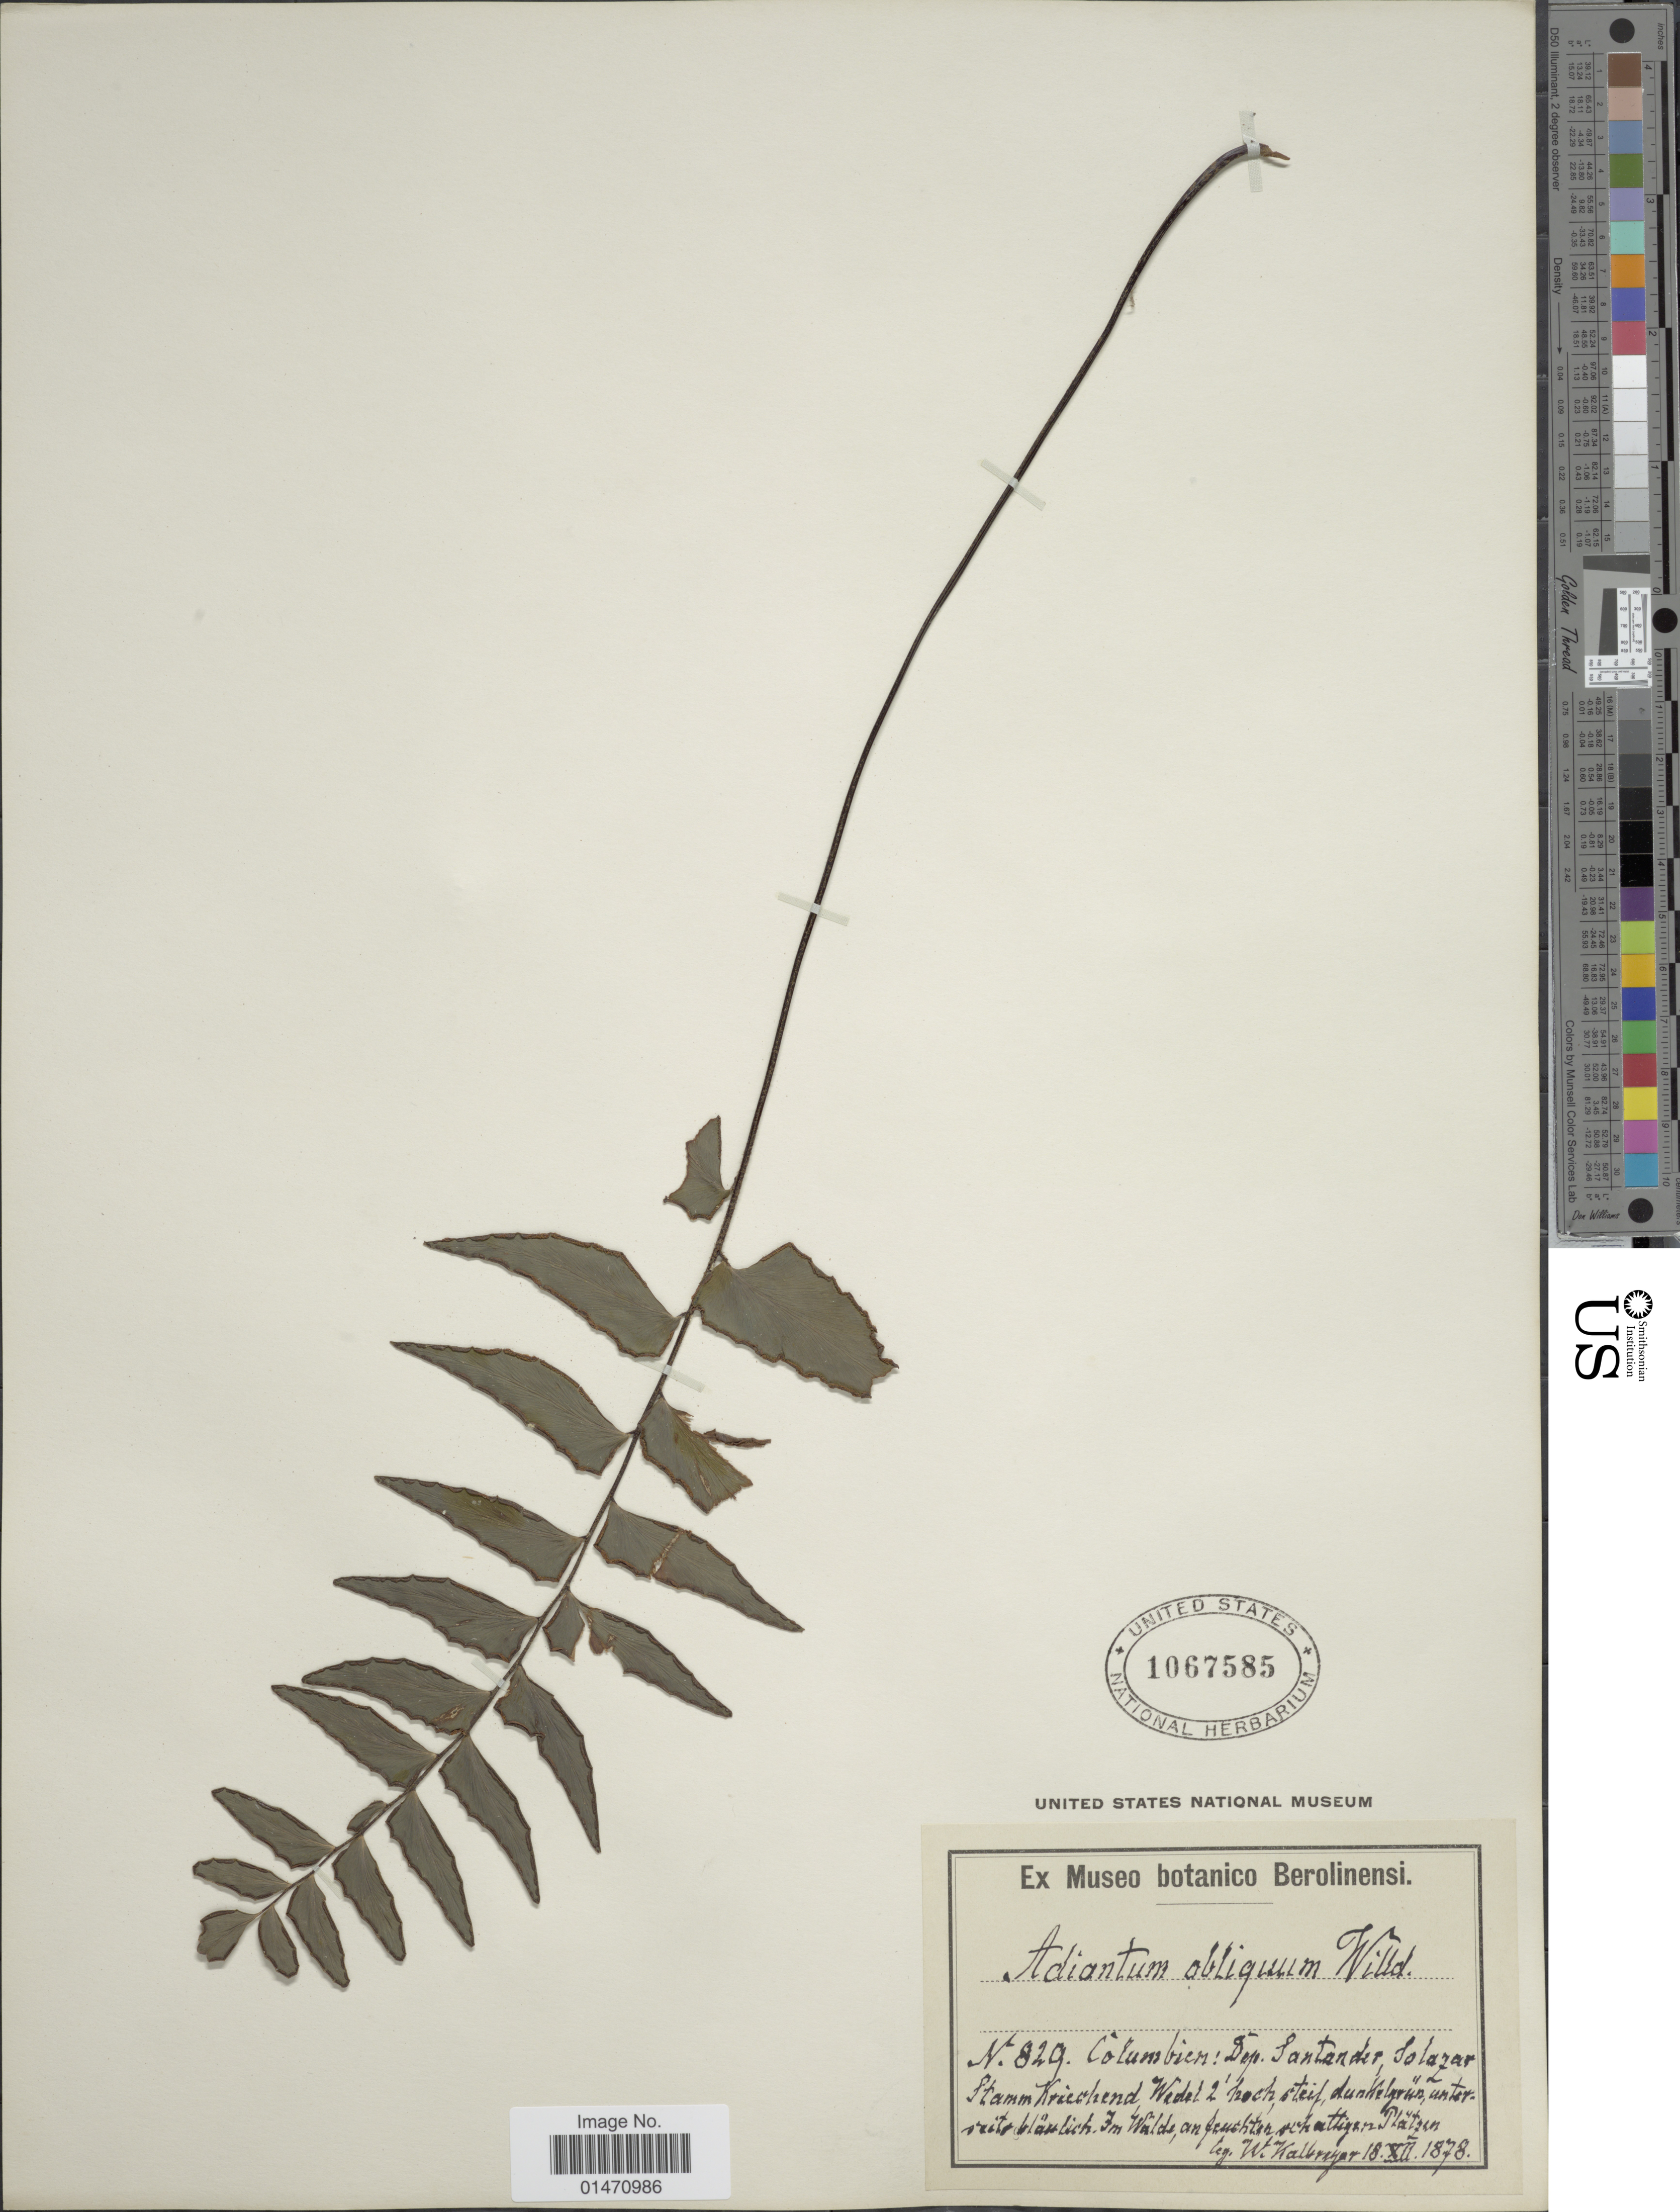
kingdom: Plantae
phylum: Tracheophyta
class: Polypodiopsida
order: Polypodiales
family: Pteridaceae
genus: Adiantum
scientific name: Adiantum petiolatum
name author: Desv.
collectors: W. Kalbreyer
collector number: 829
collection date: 1878-12-18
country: Colombia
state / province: Santander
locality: Columbie: Solazar.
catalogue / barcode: US 1067585